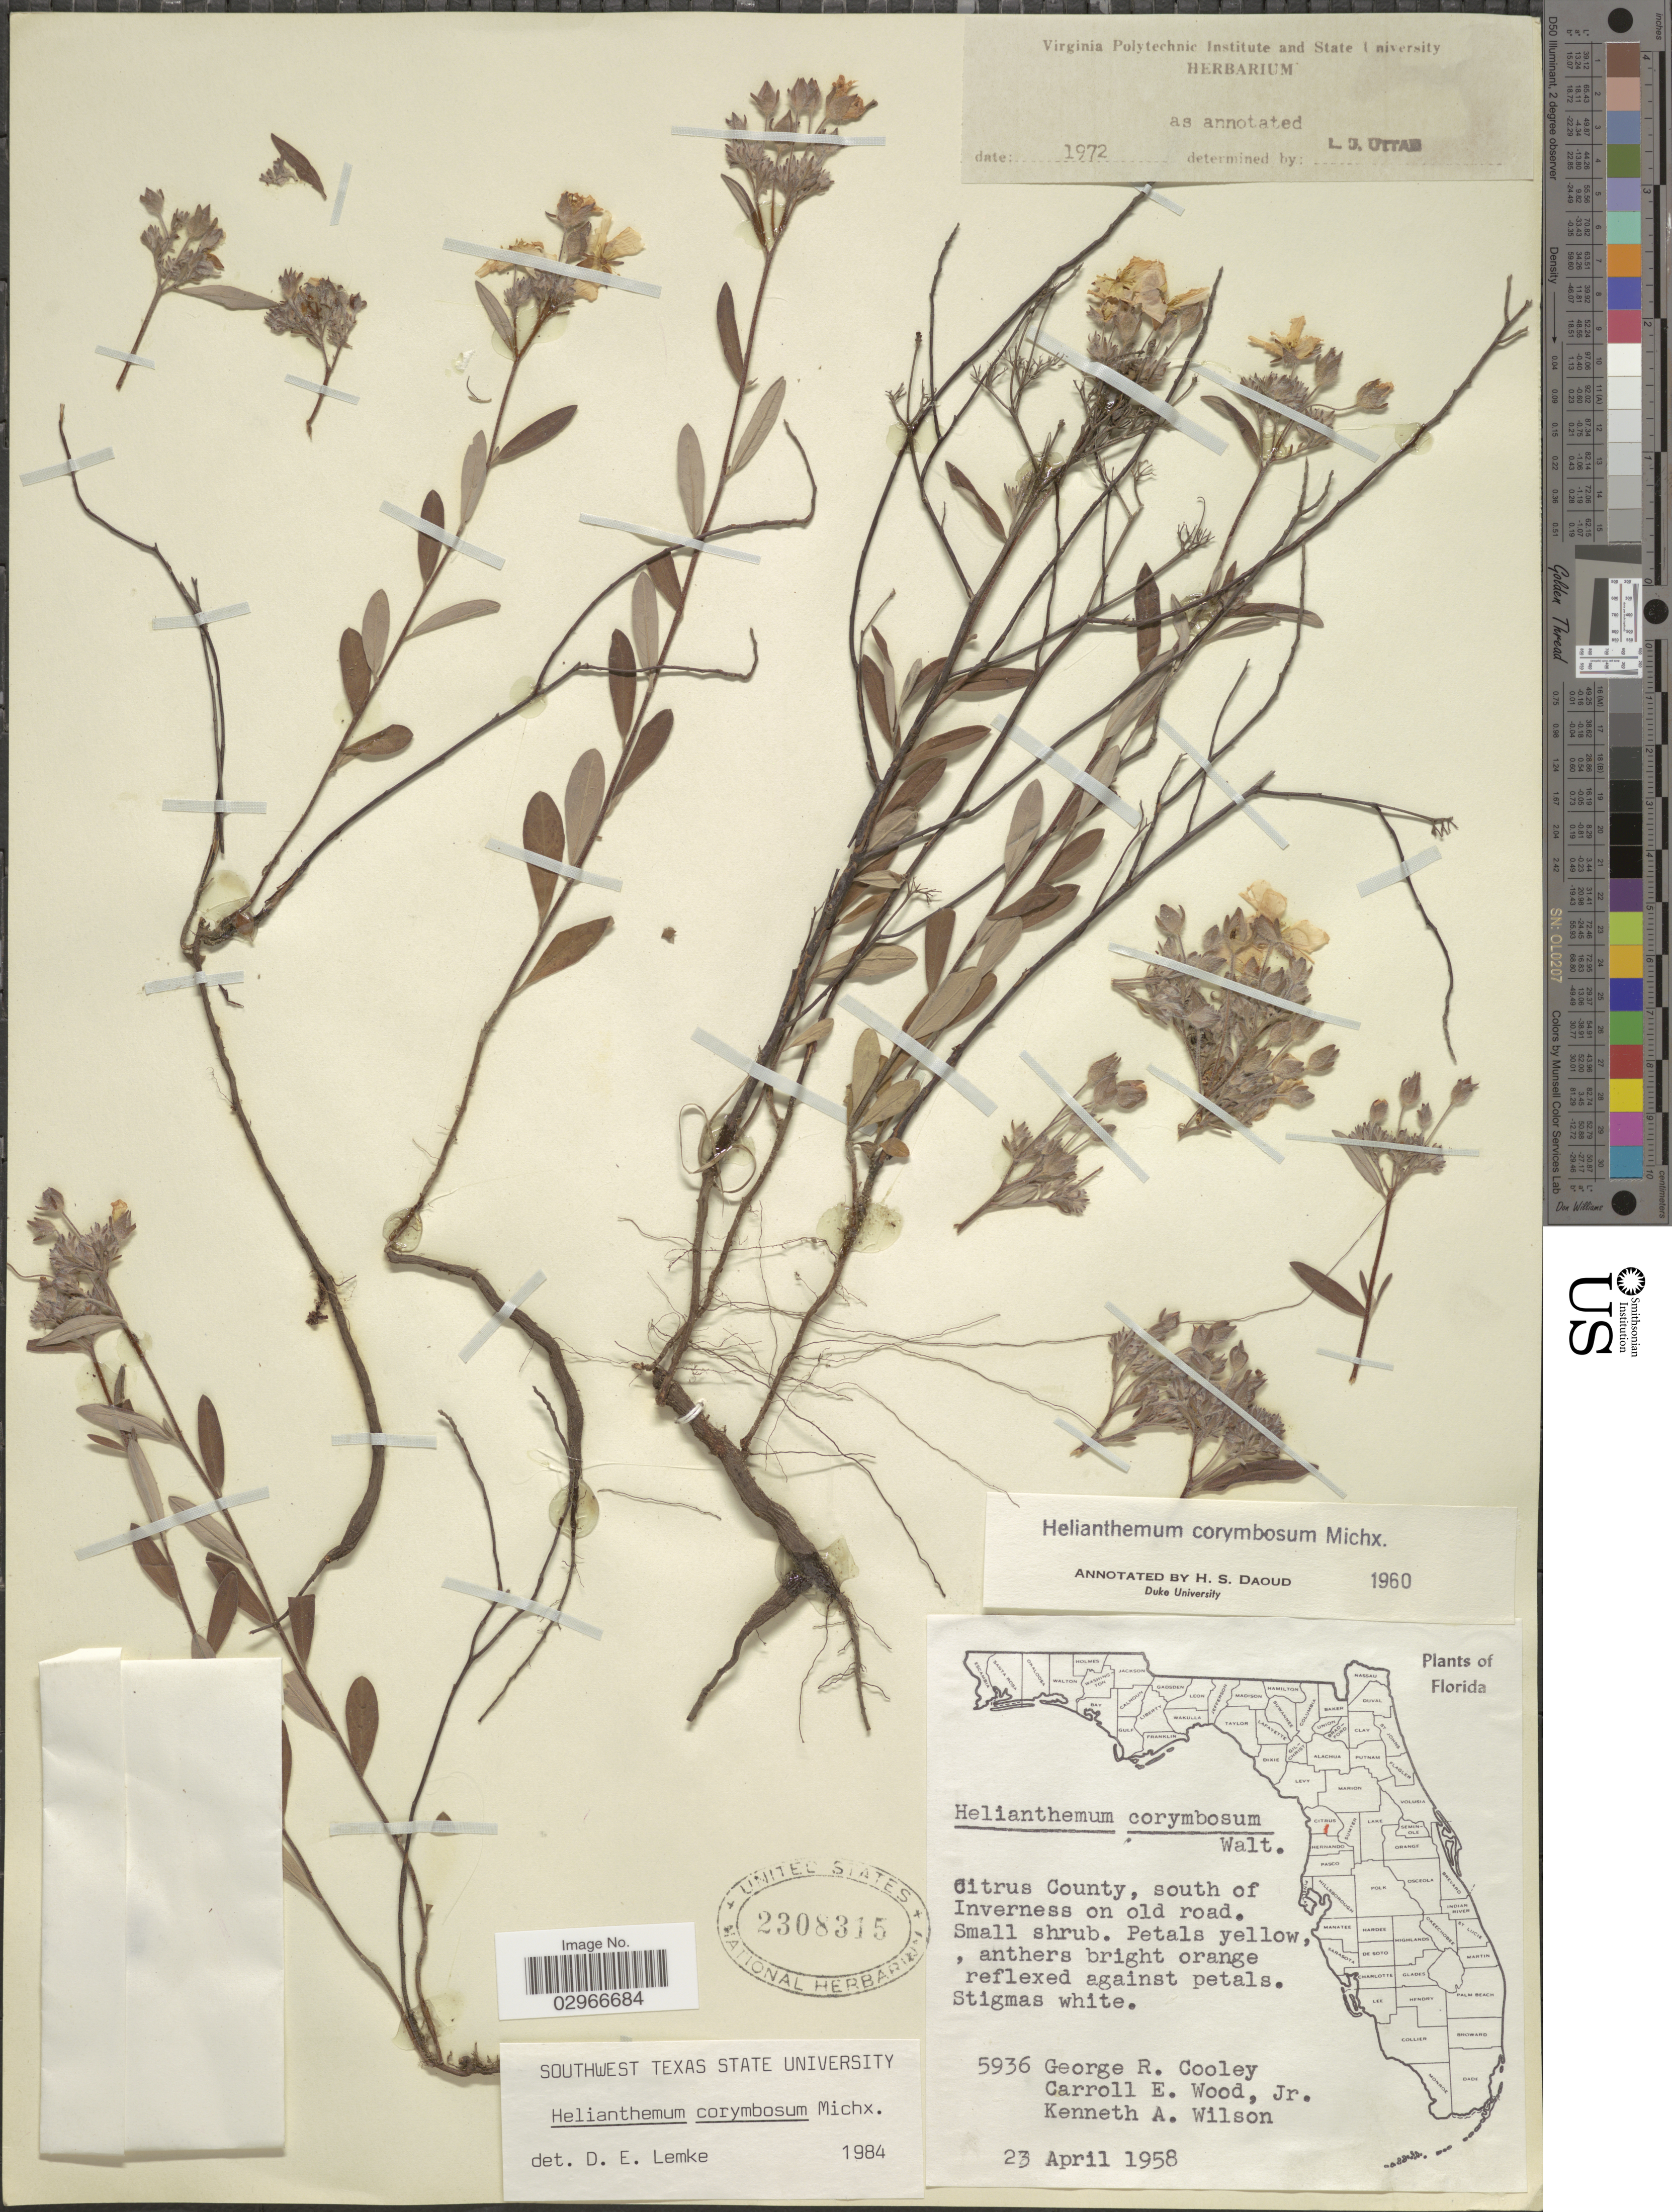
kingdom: Plantae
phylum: Tracheophyta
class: Magnoliopsida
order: Malvales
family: Cistaceae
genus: Helianthemum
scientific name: Helianthemum corymbosum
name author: Michx.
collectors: G. R. Cooley, C. Wood & K. A. Wilson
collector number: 5936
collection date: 1958-04-23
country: United States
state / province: Florida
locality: Citrus County, south of Inverness on old road.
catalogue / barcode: US 2308315